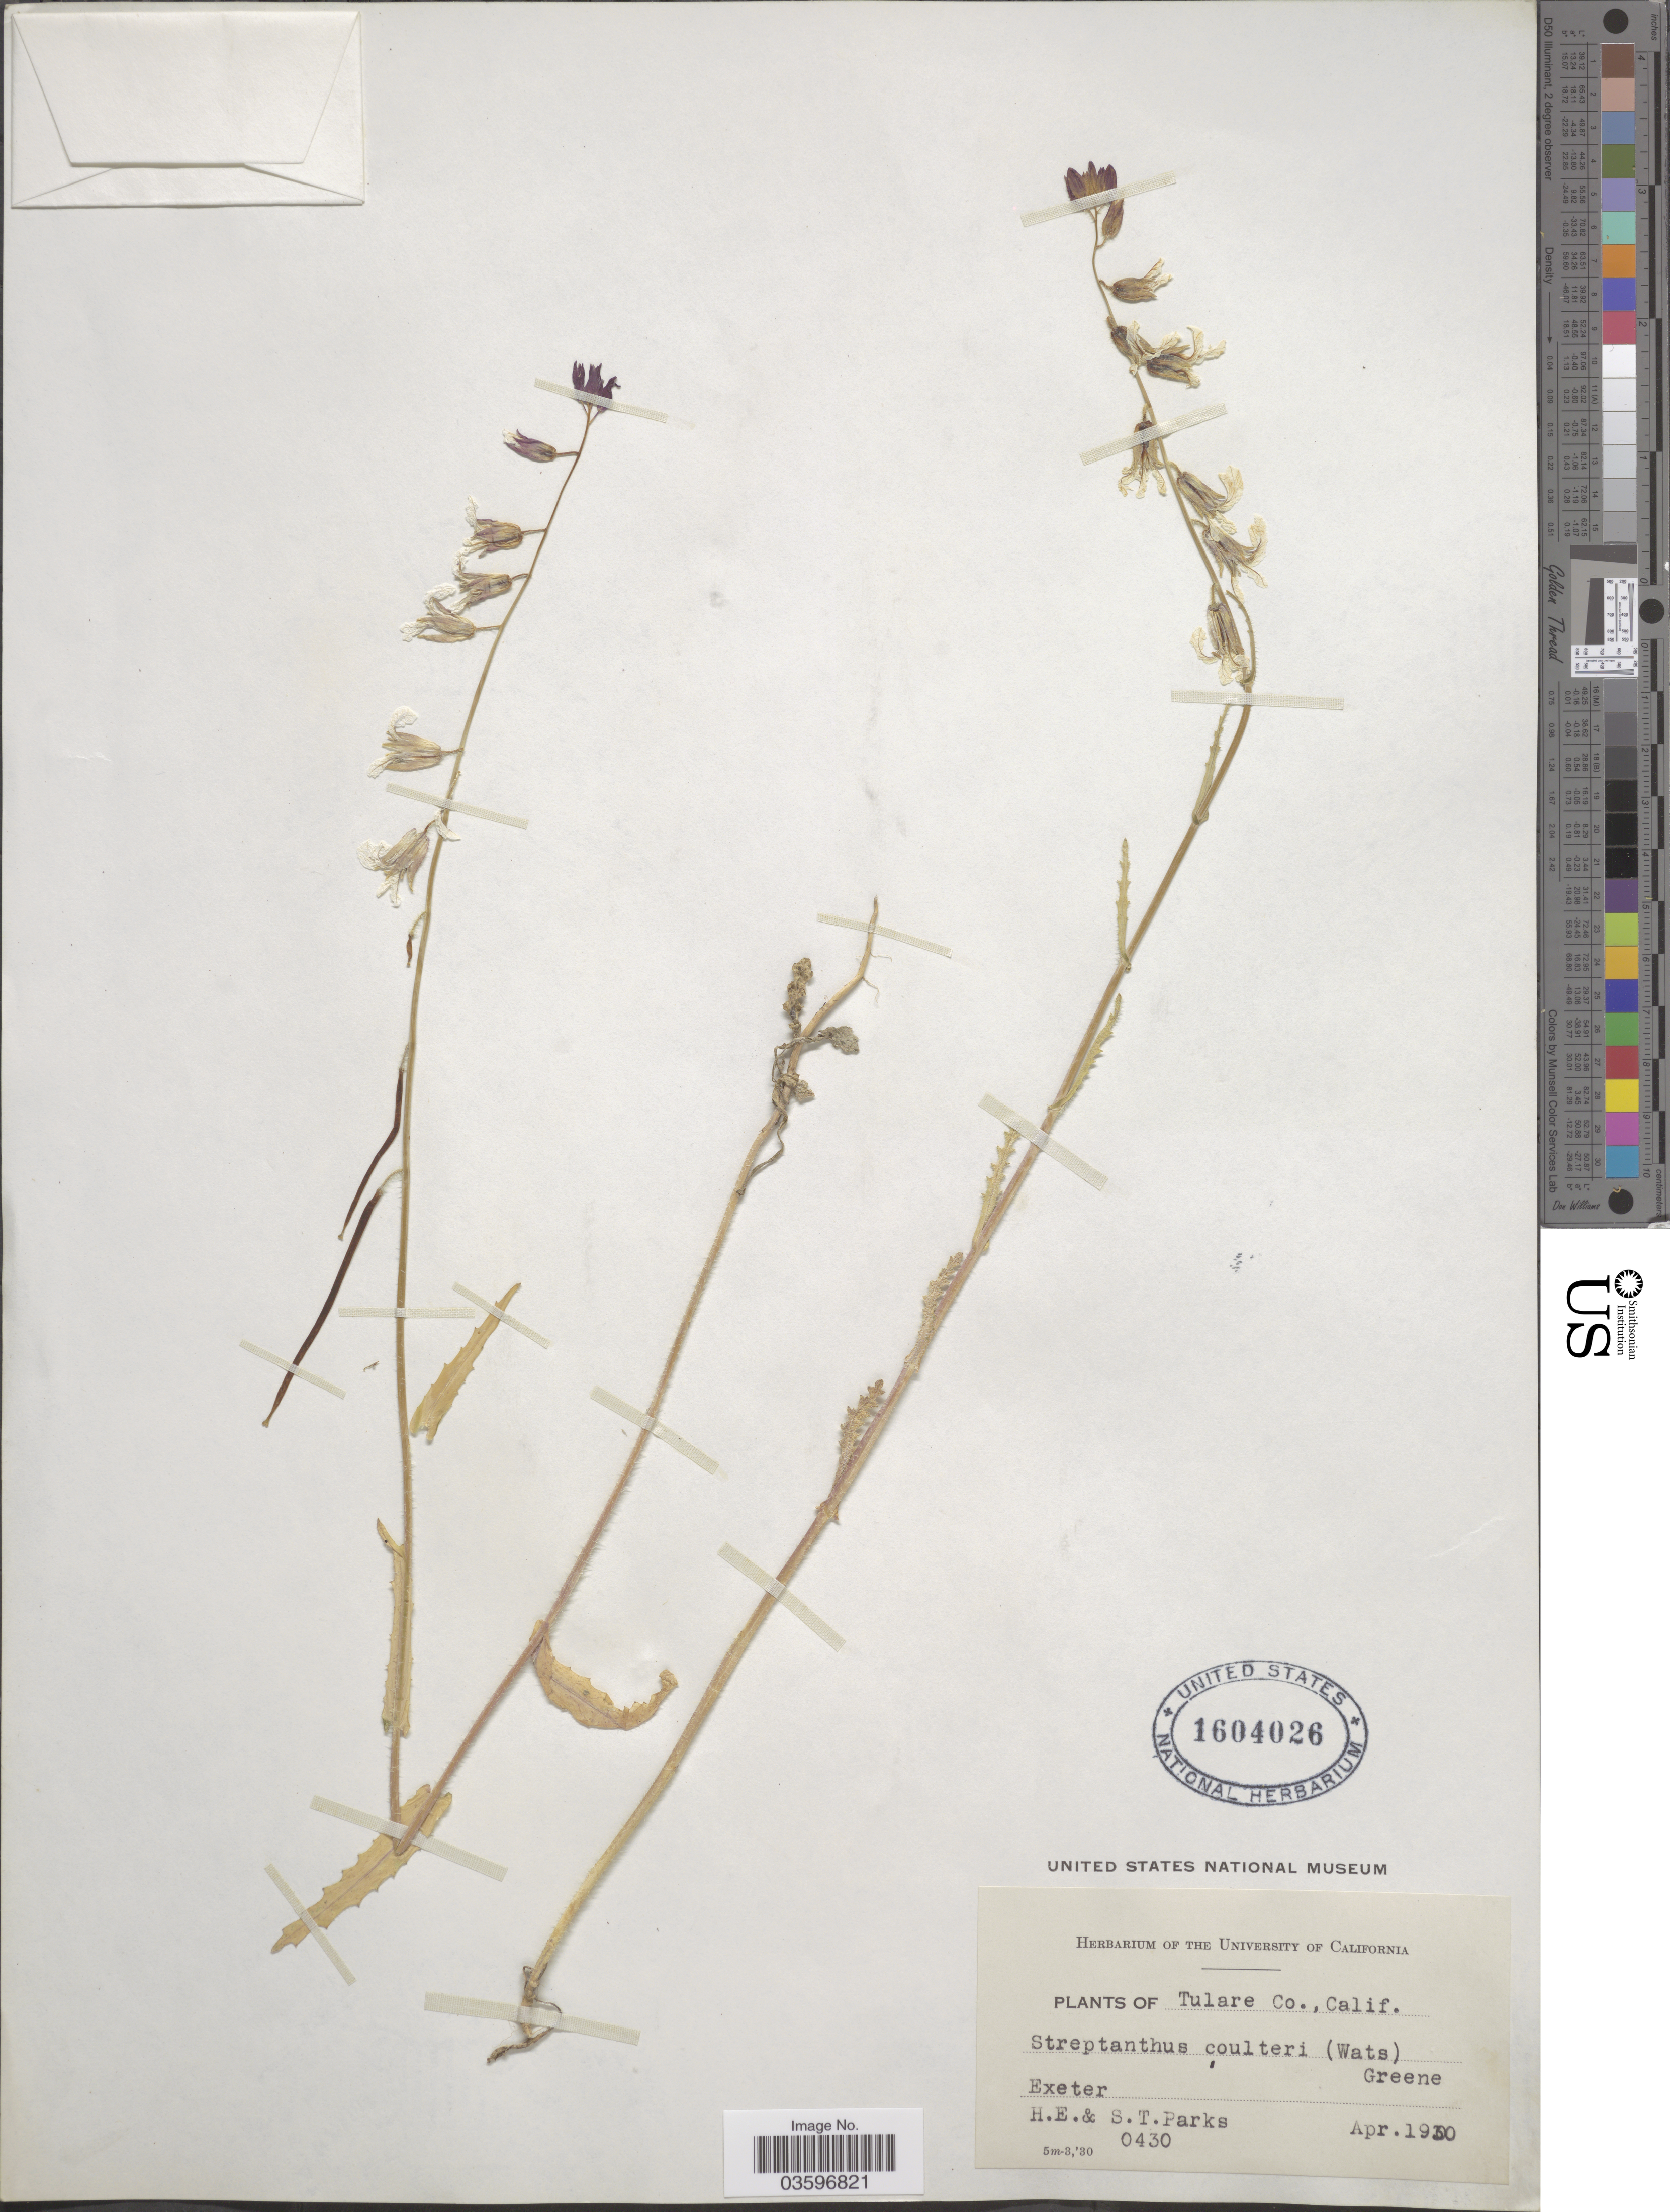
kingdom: Plantae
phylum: Tracheophyta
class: Magnoliopsida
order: Brassicales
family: Brassicaceae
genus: Caulanthus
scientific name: Caulanthus coulteri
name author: S. Watson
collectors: H. E. Parks & S. Parks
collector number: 0430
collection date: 1900-04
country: United States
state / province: California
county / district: Tulare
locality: Tulare Co. Exeter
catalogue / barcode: US 1604026